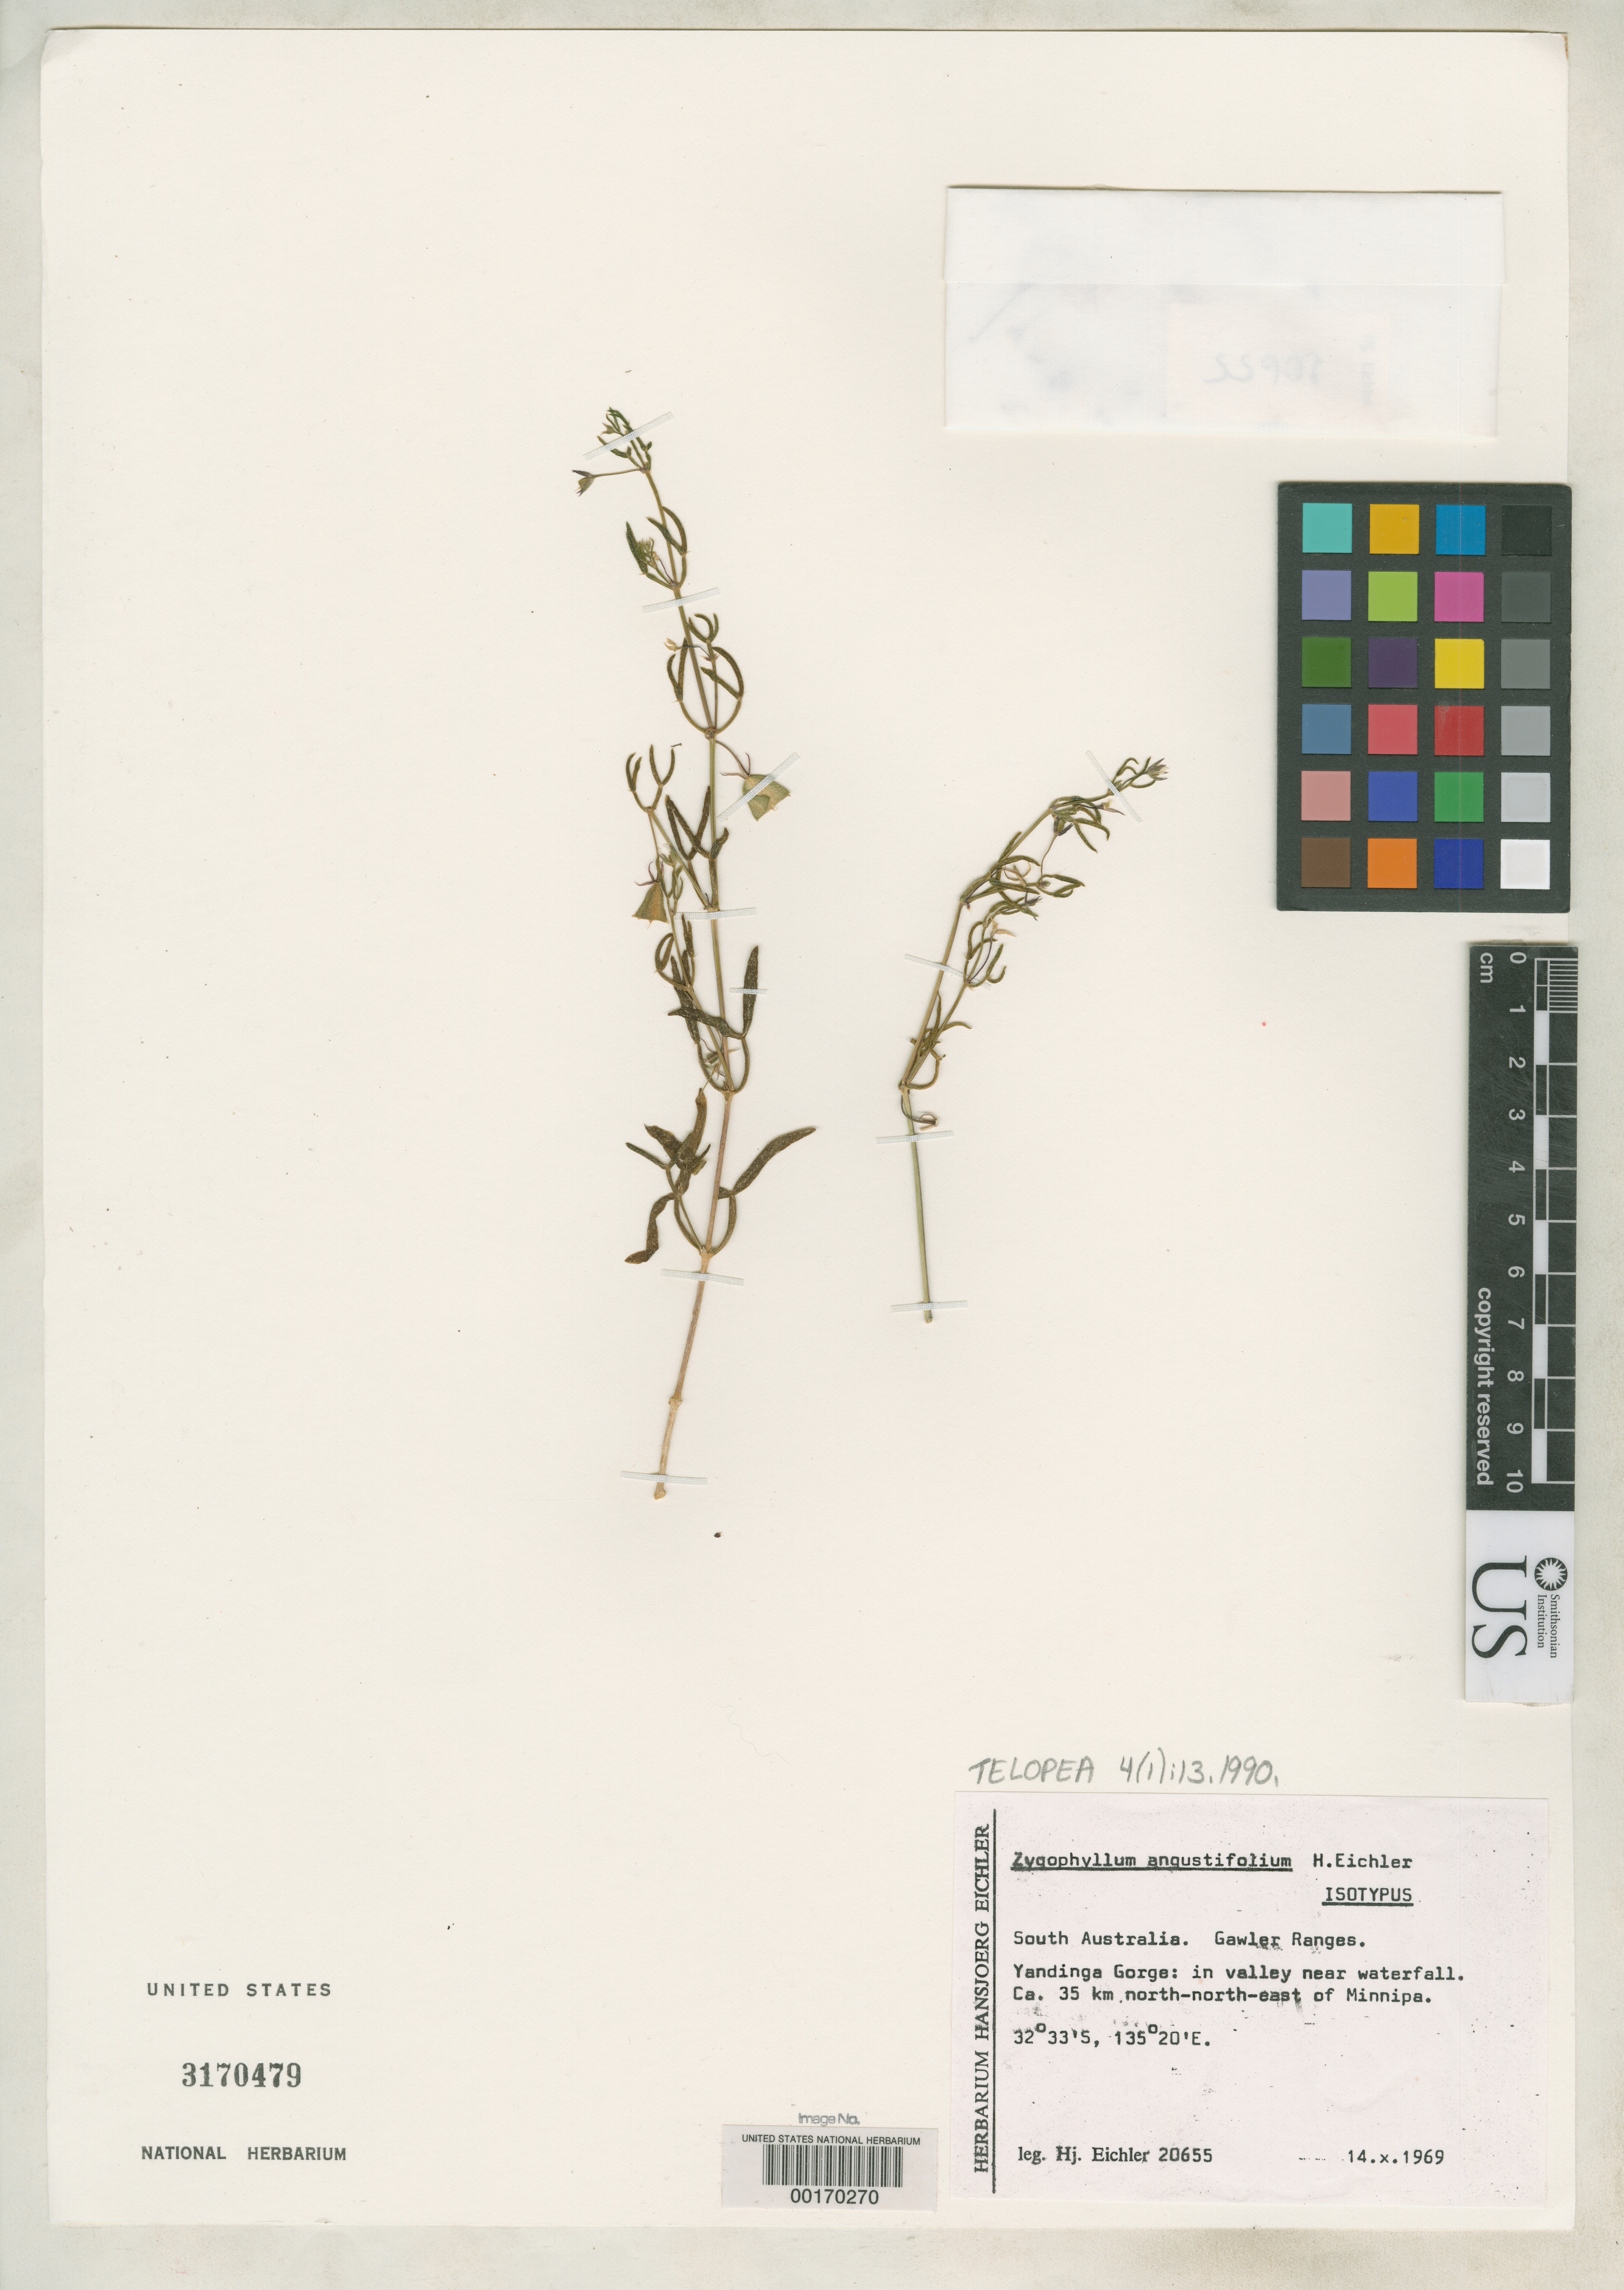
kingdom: Plantae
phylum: Tracheophyta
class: Magnoliopsida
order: Zygophyllales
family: Zygophyllaceae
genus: Zygophyllum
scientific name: Zygophyllum angustifolium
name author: H. Eichler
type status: Isotype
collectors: H. Eichler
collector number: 20655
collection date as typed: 14 Oct 1969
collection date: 1969-10-14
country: Australia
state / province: South Australia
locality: Gawler Ranges, Yandinga Gorge, in valley near waterfall, ca. 35 km NNE of Minnipa.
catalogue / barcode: US 3170479